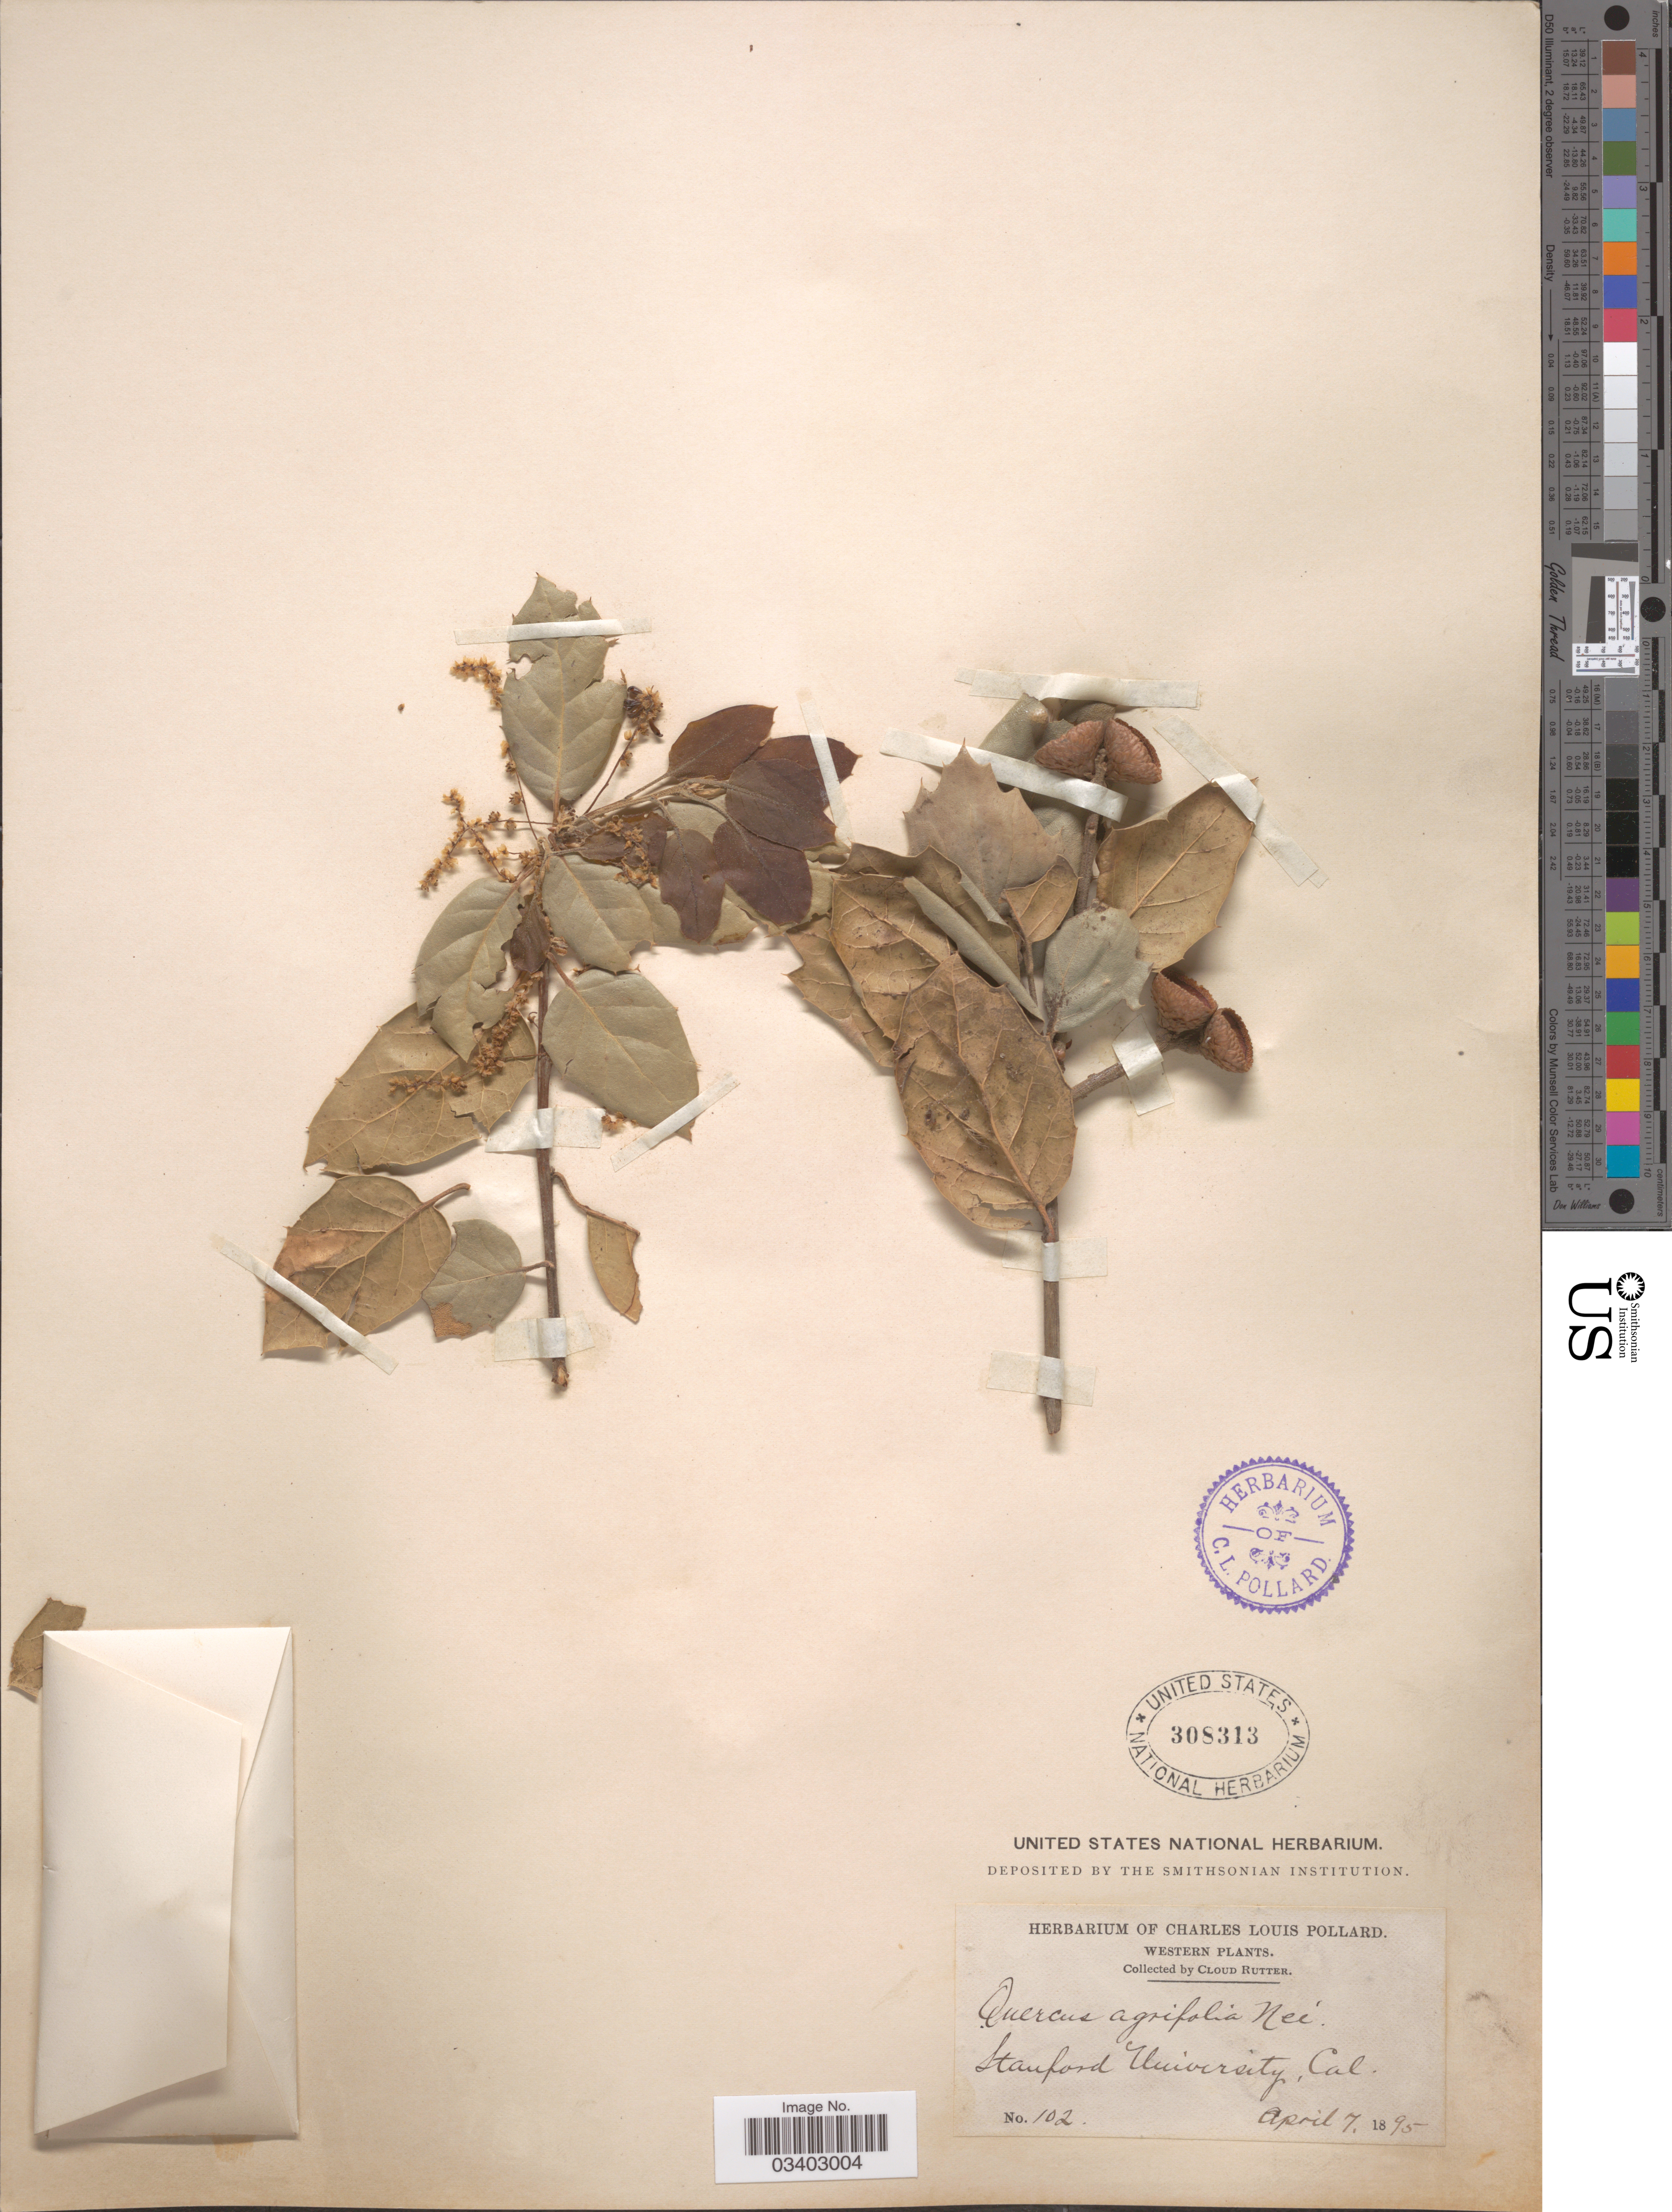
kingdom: Plantae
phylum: Tracheophyta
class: Magnoliopsida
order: Fagales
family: Fagaceae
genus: Quercus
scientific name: Quercus agrifolia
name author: Née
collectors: C. Rutter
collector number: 102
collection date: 1895-04-07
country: United States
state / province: California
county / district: Santa Clara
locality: Western. Stanford University.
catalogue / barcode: US 308313